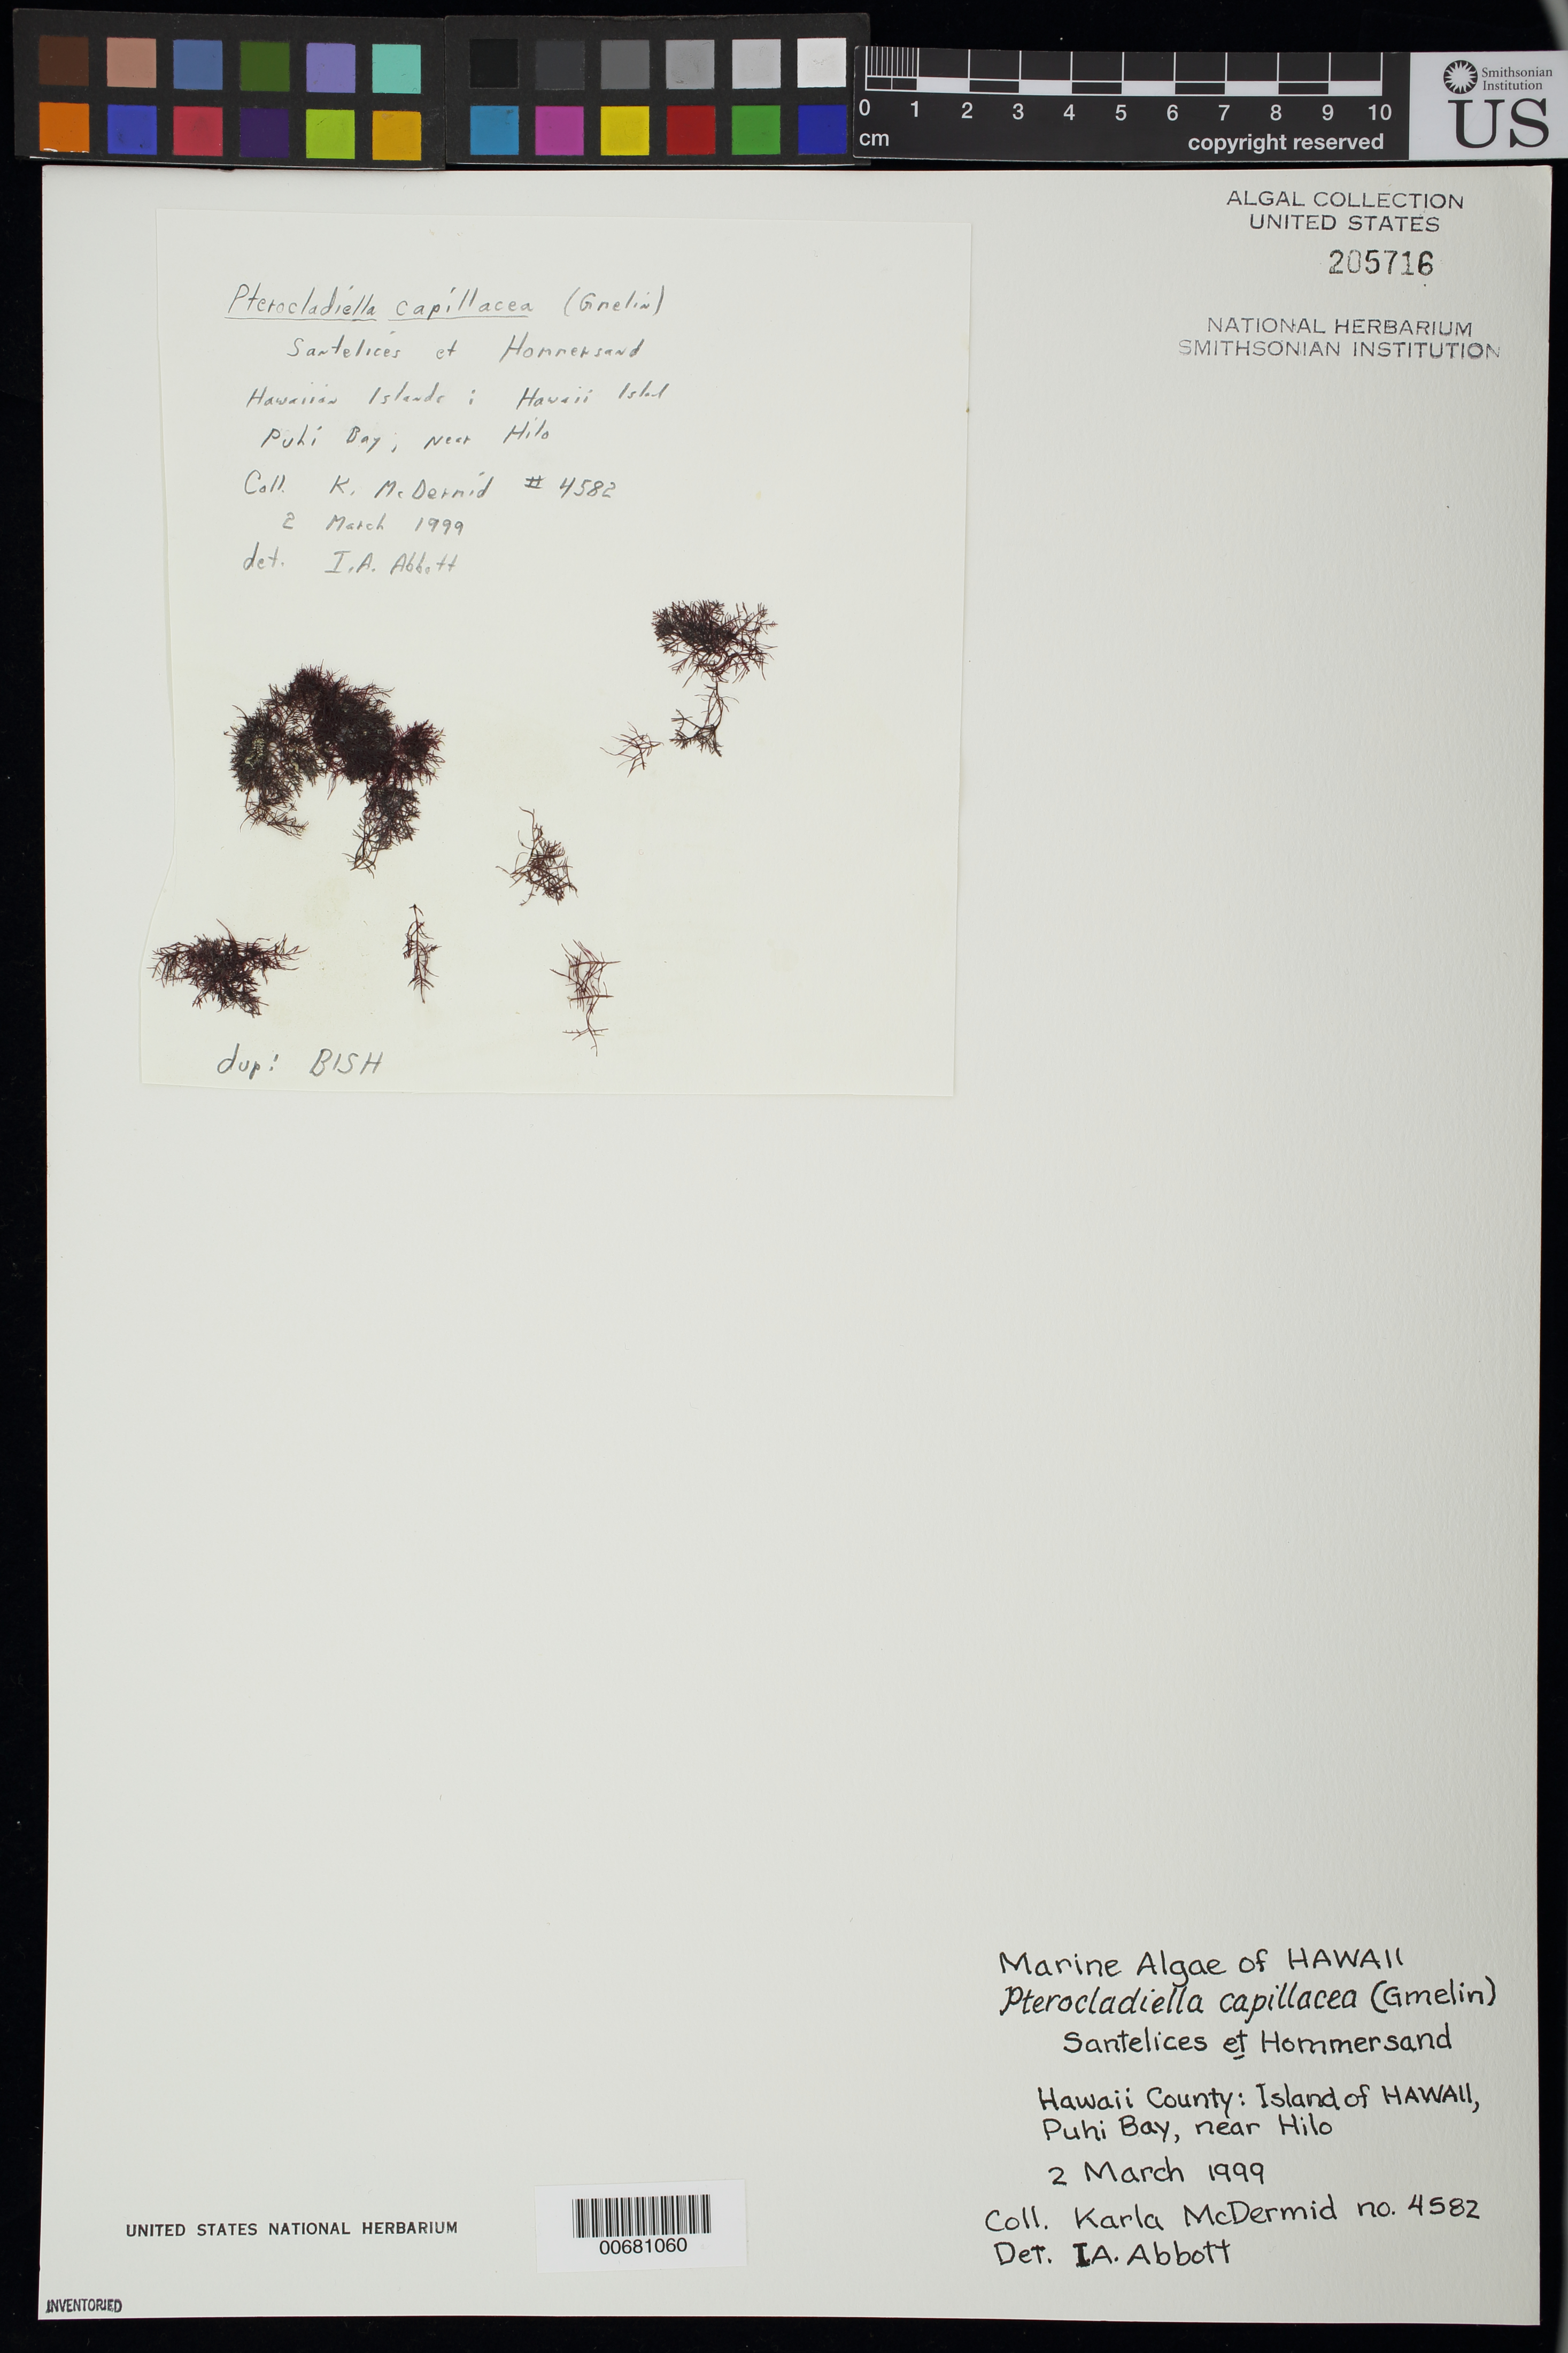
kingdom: Plantae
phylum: Rhodophyta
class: Florideophyceae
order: Gelidiales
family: Pterocladiaceae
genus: Pterocladiella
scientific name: Pterocladiella capillacea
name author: (S.G. Gmel.) Santelices & Hommers.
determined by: Algae name updating Project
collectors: K. McDermid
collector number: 4582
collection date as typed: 02 Mar 1999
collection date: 1999-03-02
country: United States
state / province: Hawaii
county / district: Hawaii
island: Hawaii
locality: Puhi Bay near Hilo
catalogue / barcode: US 205716